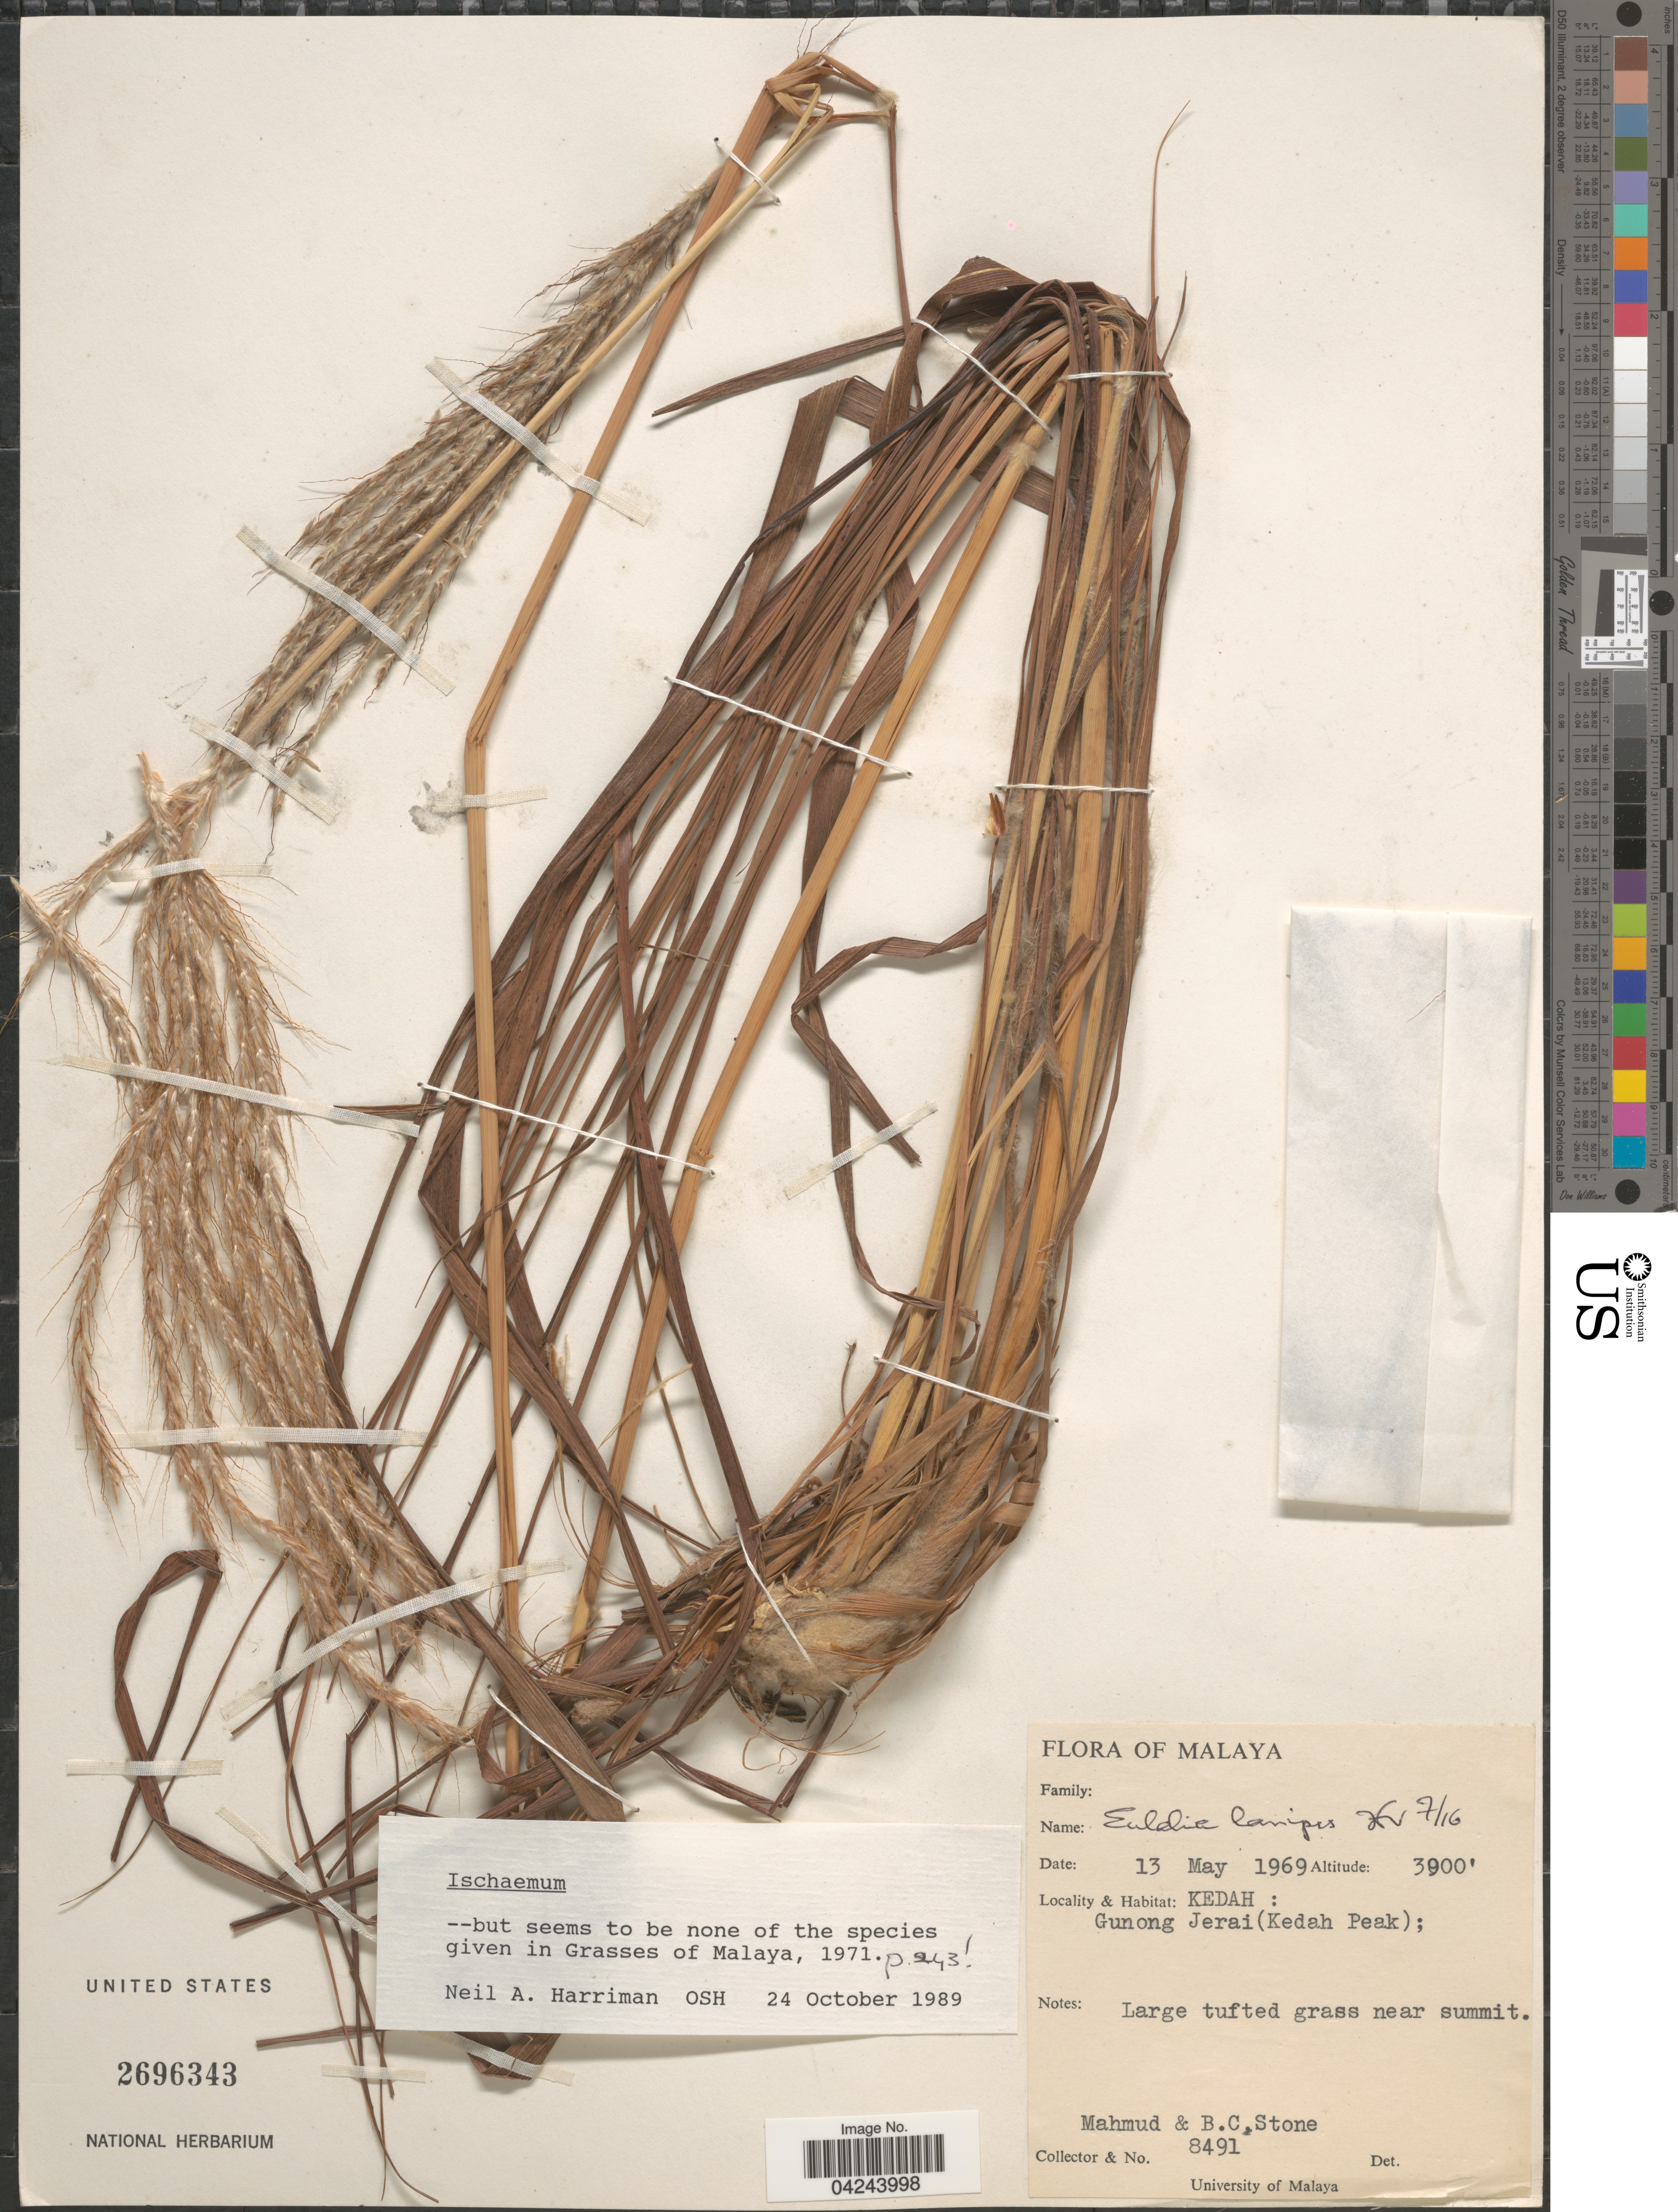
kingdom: Plantae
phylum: Tracheophyta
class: Liliopsida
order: Poales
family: Poaceae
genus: Ischaemum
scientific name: Ischaemum sp.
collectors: -. Mahmud & B. C. Stone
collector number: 8491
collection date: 1969-05-13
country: Malaysia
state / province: Kedah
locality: Gunong Jerai (Kedah Peak).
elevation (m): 1189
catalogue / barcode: US 2696343